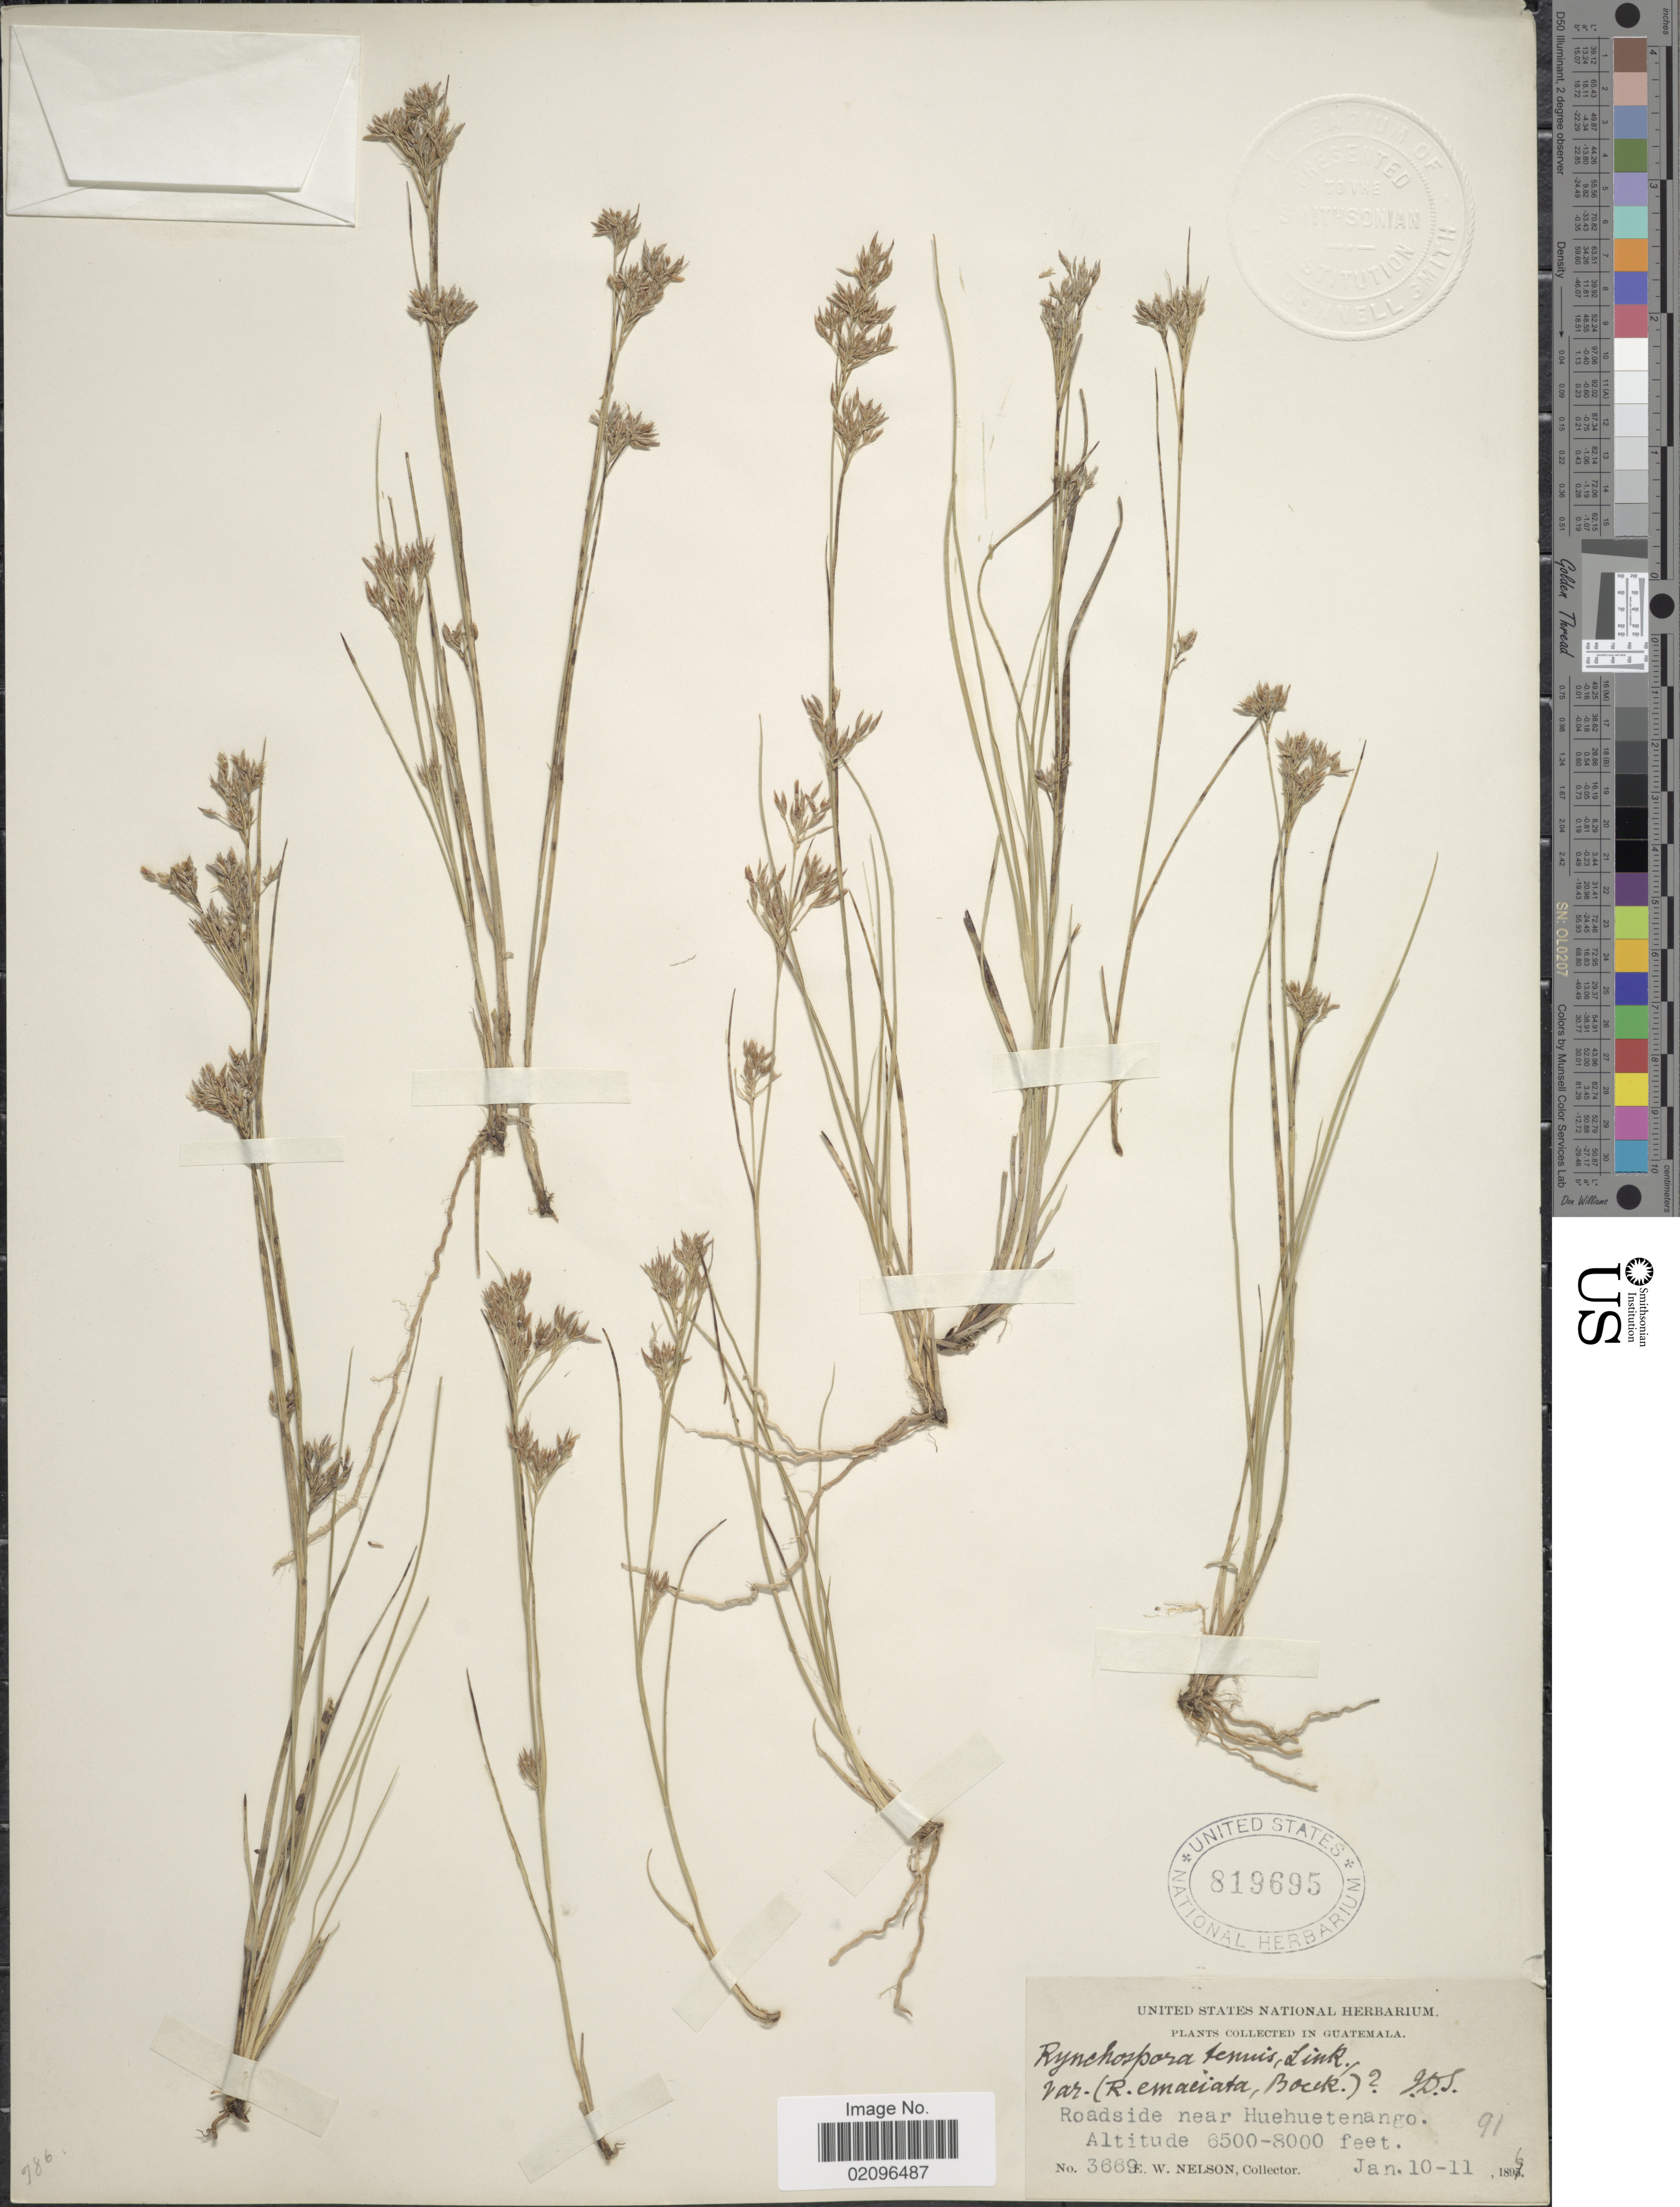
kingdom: Plantae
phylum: Tracheophyta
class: Liliopsida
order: Poales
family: Cyperaceae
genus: Rhynchospora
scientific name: Rhynchospora tenuis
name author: Link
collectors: E. W. Nelson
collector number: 3669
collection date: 1896-01-10/1896-01-11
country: Guatemala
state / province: Huehuetenango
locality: Guatemala, Roadside near Huehuetenango.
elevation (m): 1981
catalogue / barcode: US 819695